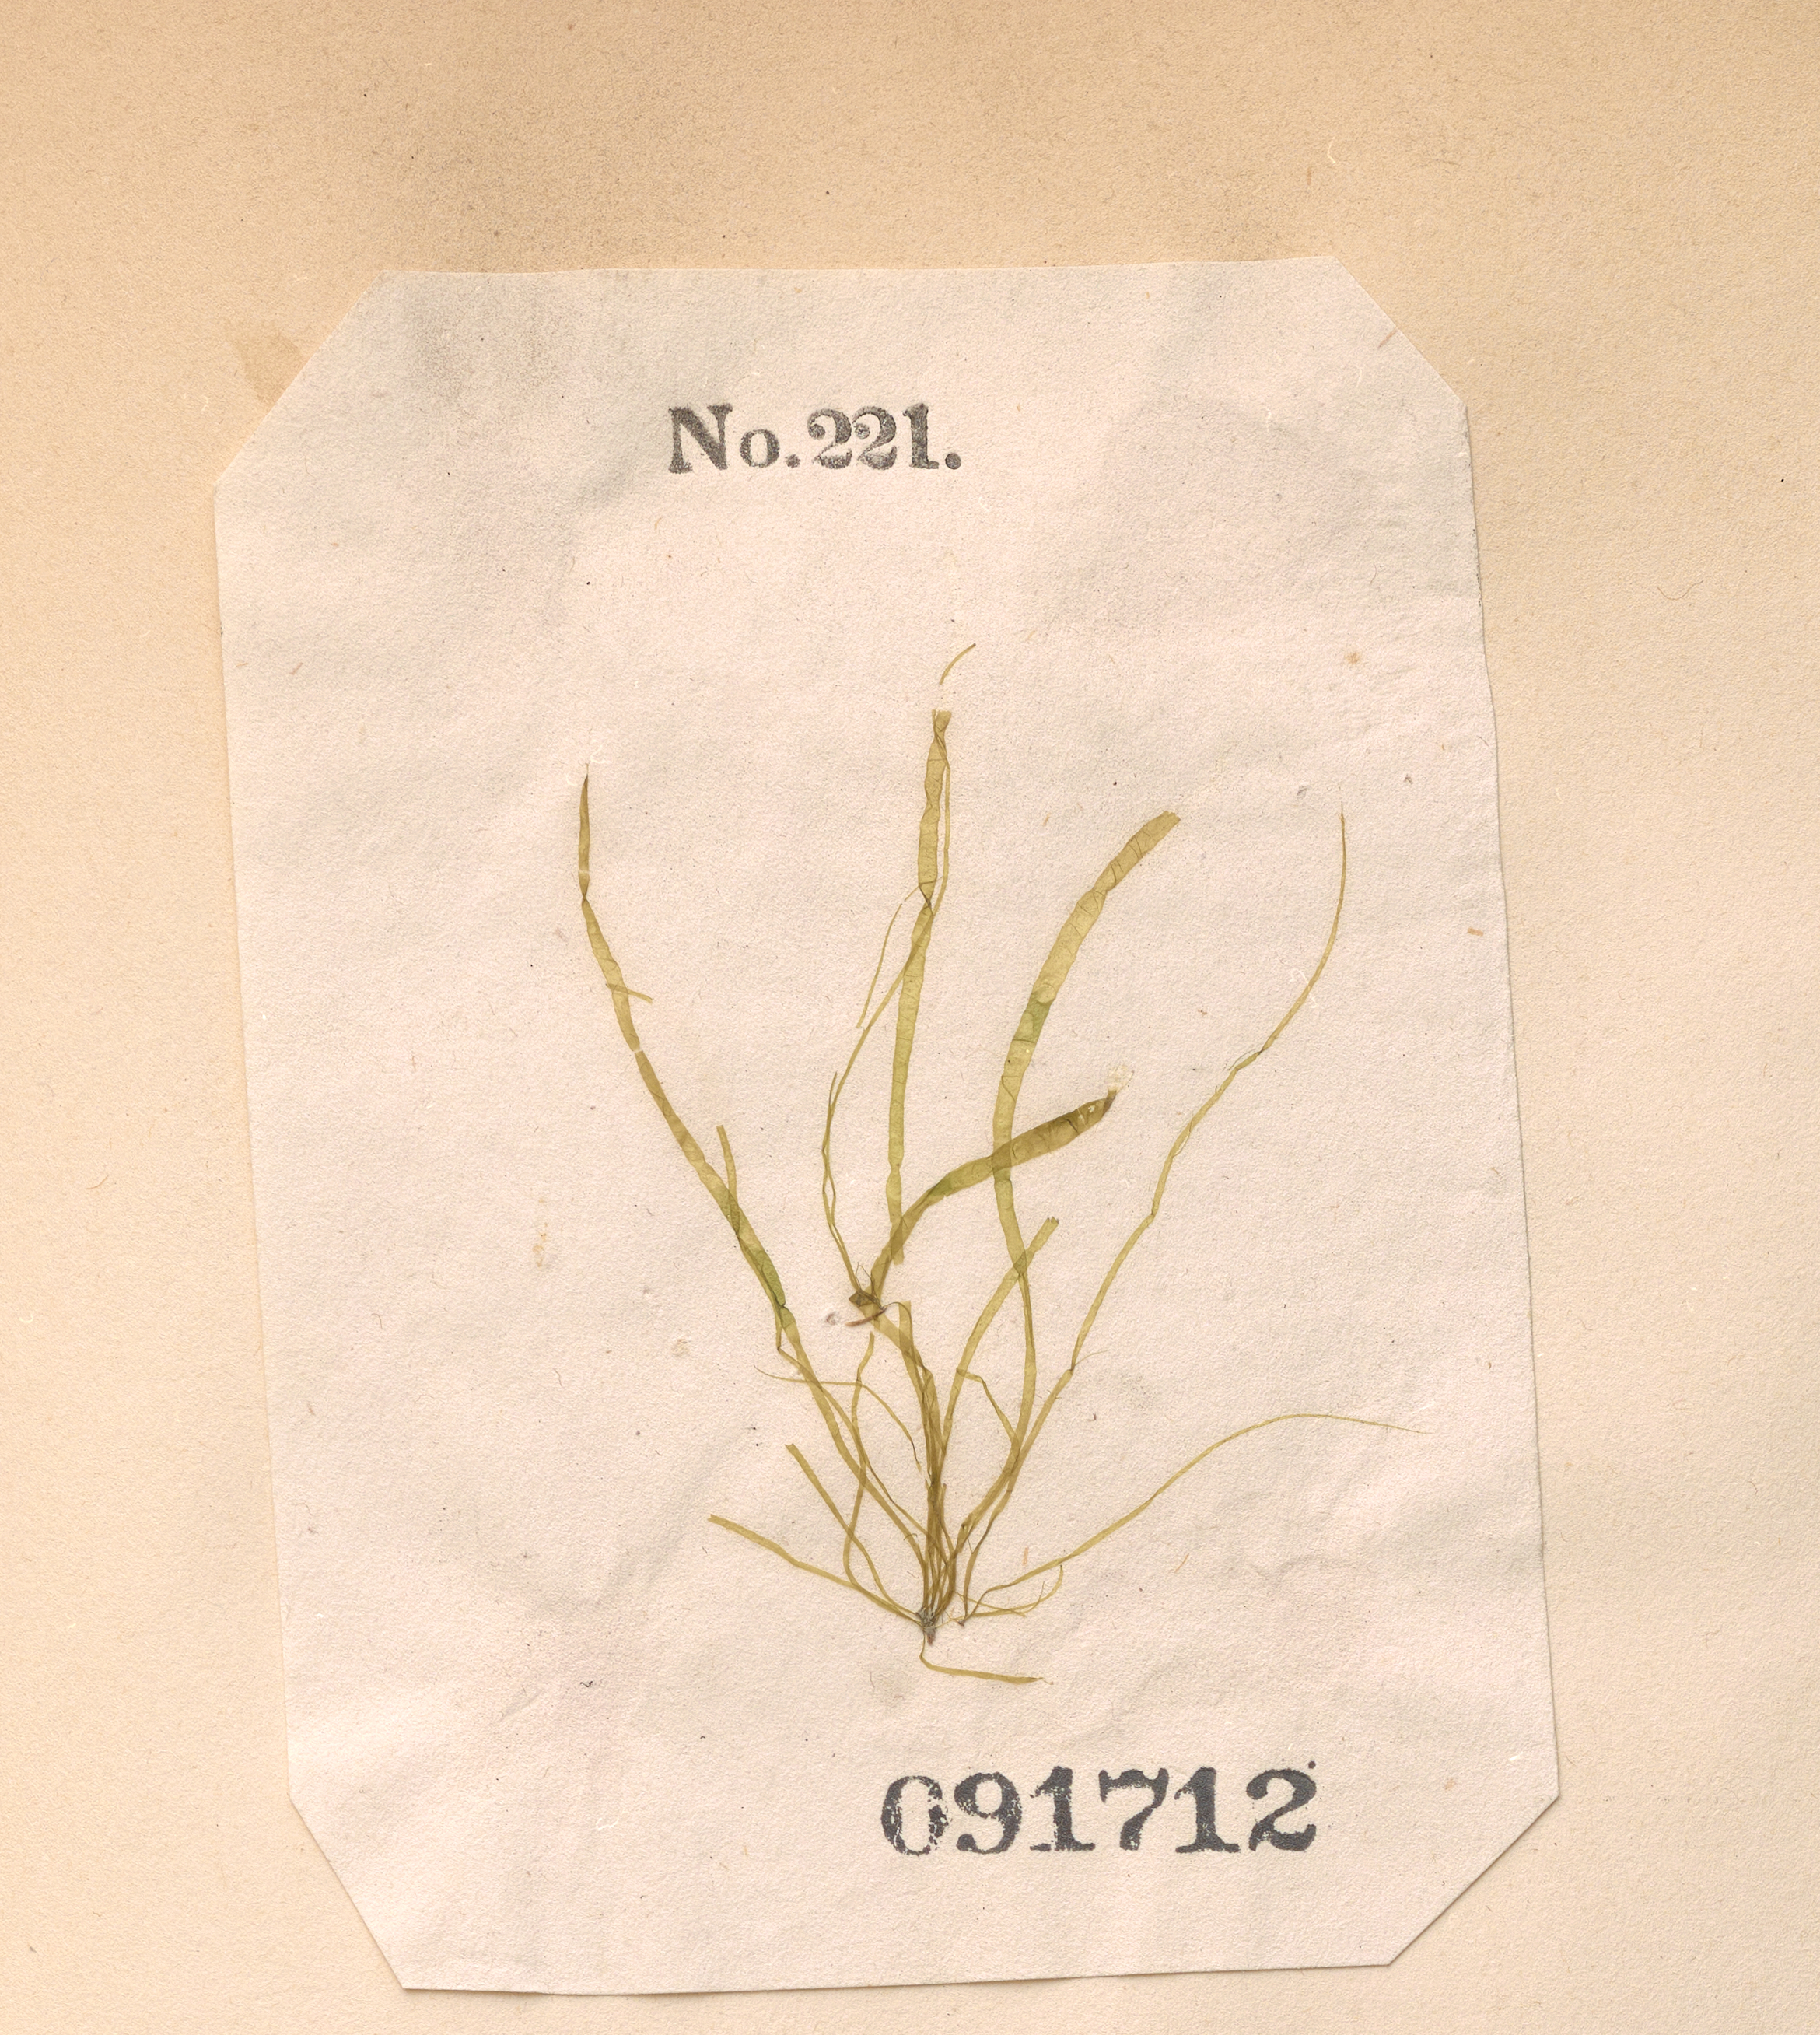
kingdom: Plantae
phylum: Chlorophyta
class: Ulvophyceae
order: Ulvales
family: Ulvaceae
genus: Ulva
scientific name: Ulva compressa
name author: L.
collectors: C. Durant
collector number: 221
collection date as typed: Sum 1850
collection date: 1850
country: United States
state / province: New York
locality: New York Bay and New York Harbor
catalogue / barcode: US 91712